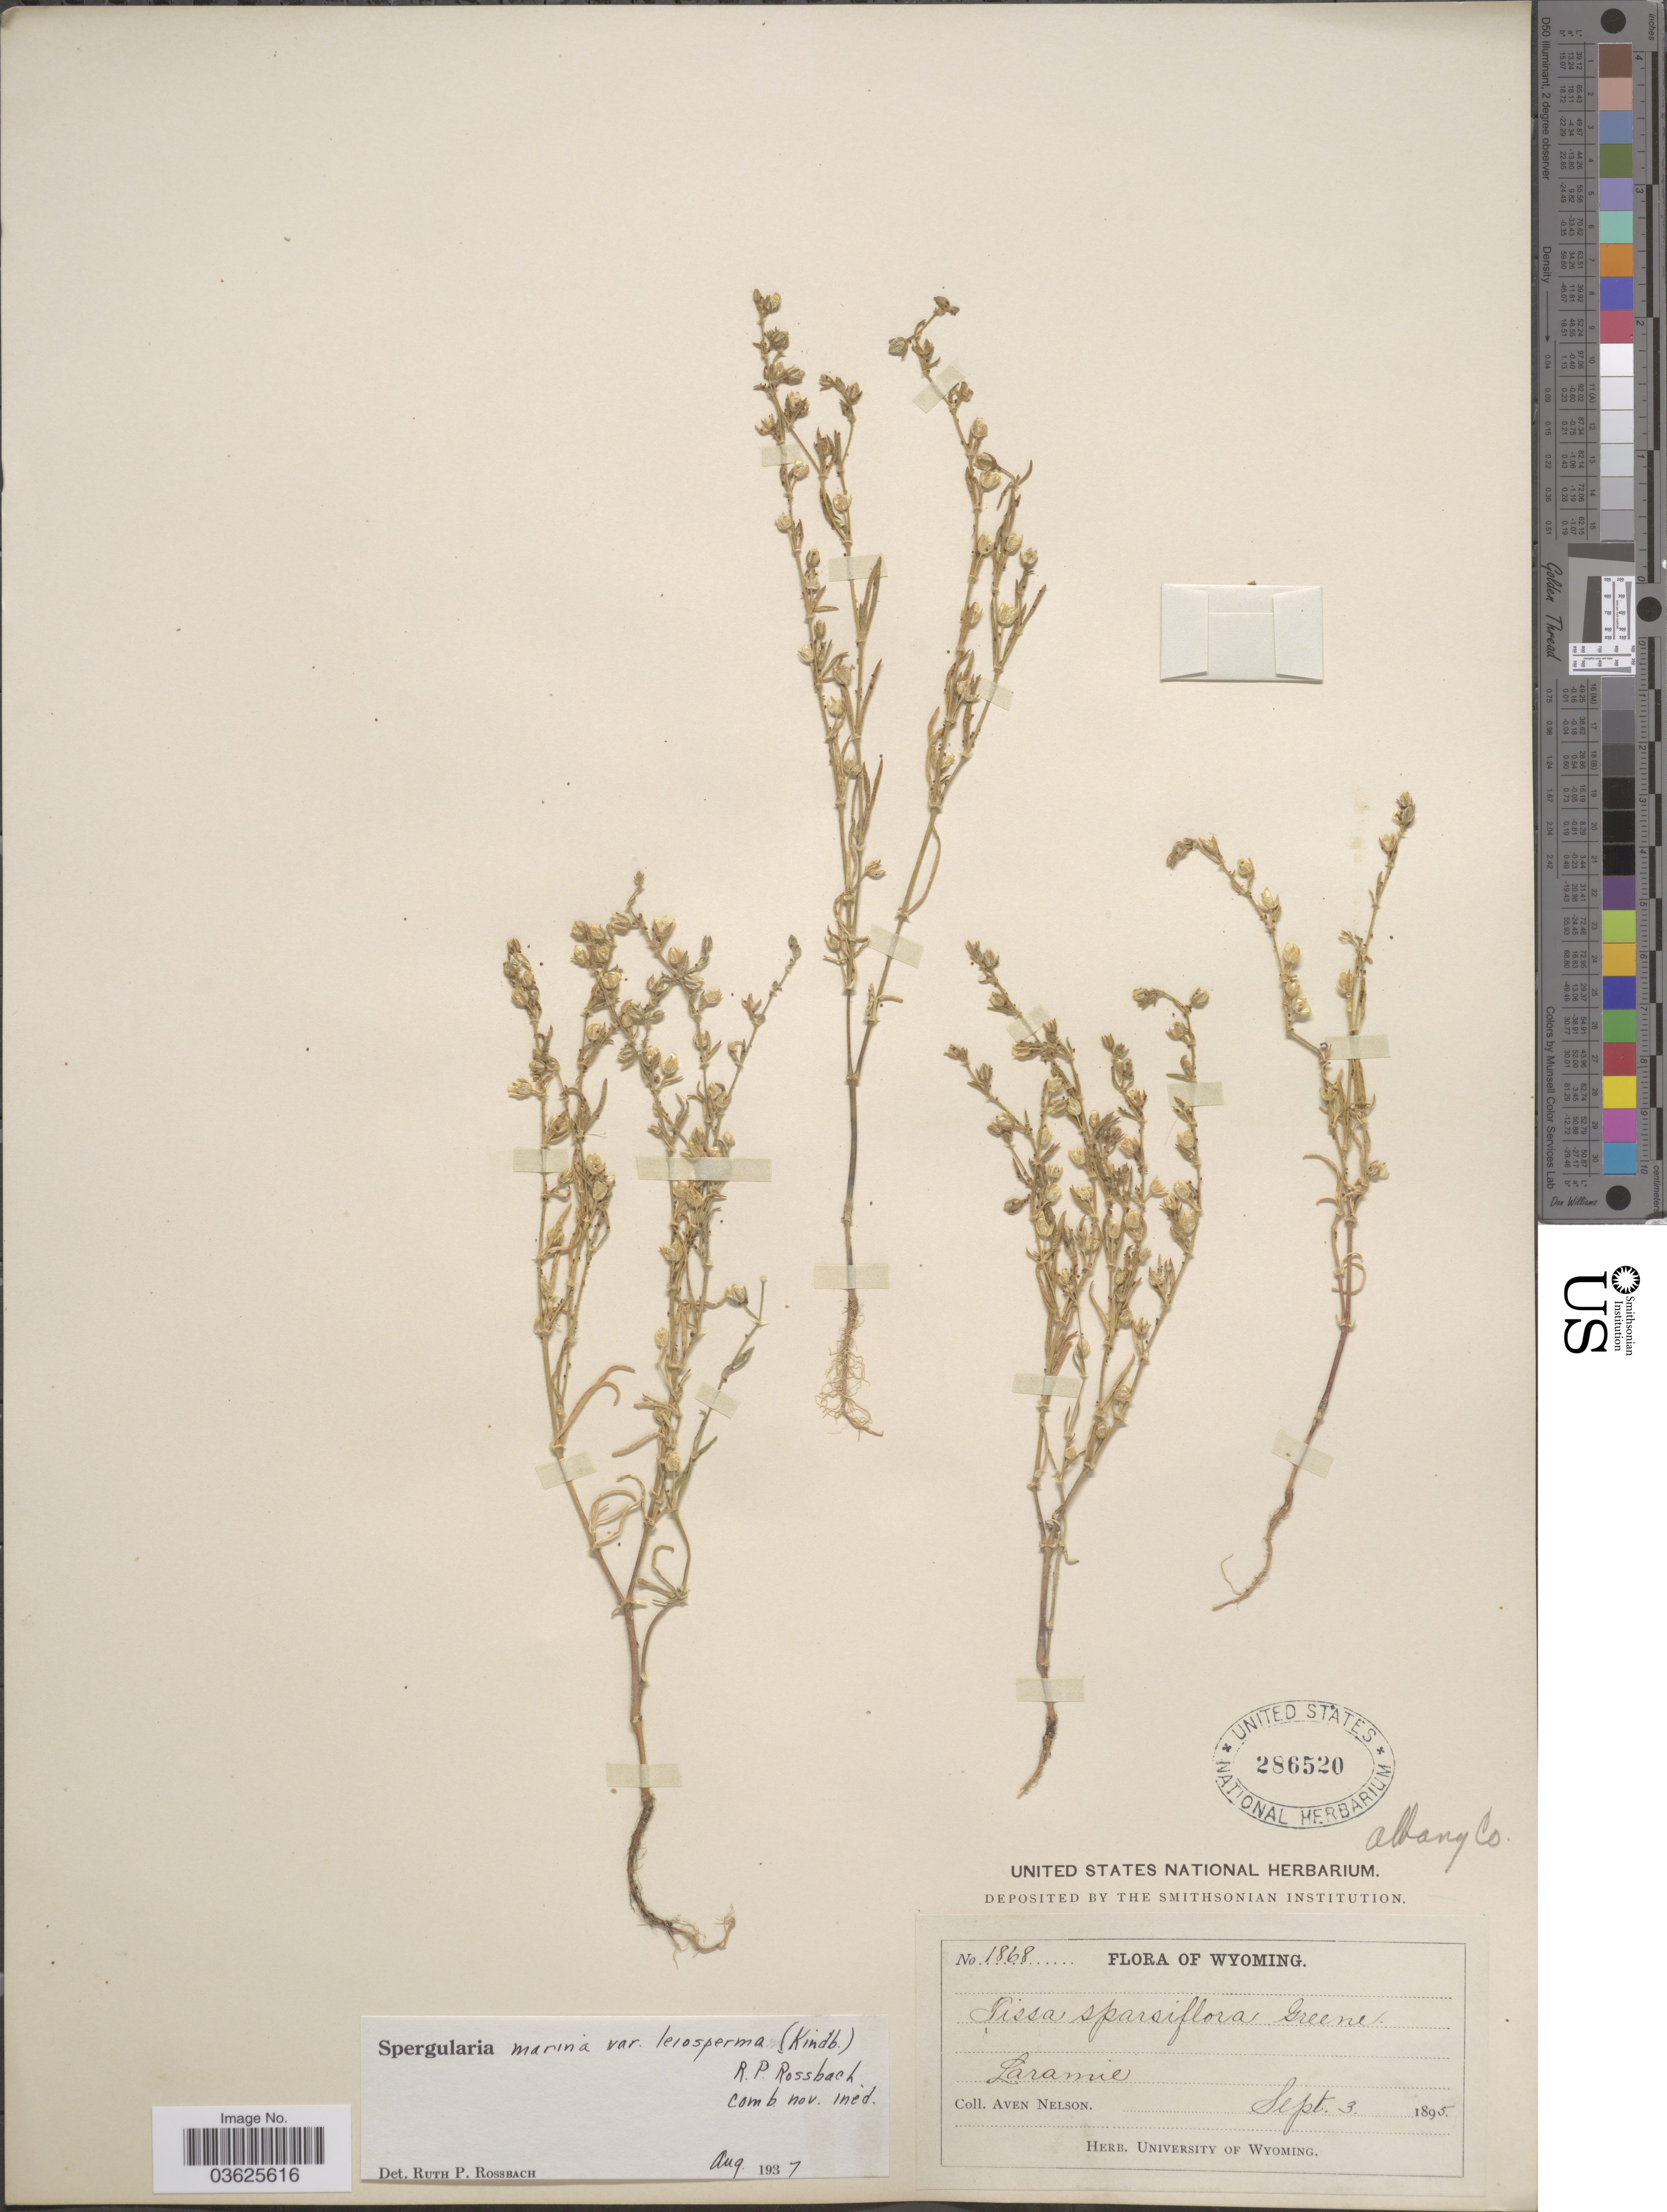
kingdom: Plantae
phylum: Tracheophyta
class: Magnoliopsida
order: Caryophyllales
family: Caryophyllaceae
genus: Spergularia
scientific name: Spergularia marina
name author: (L.) Griseb.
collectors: A. Nelson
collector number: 1868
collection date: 1895-09-03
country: United States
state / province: Wyoming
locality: Laramie. Albany Co.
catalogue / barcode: US 286520